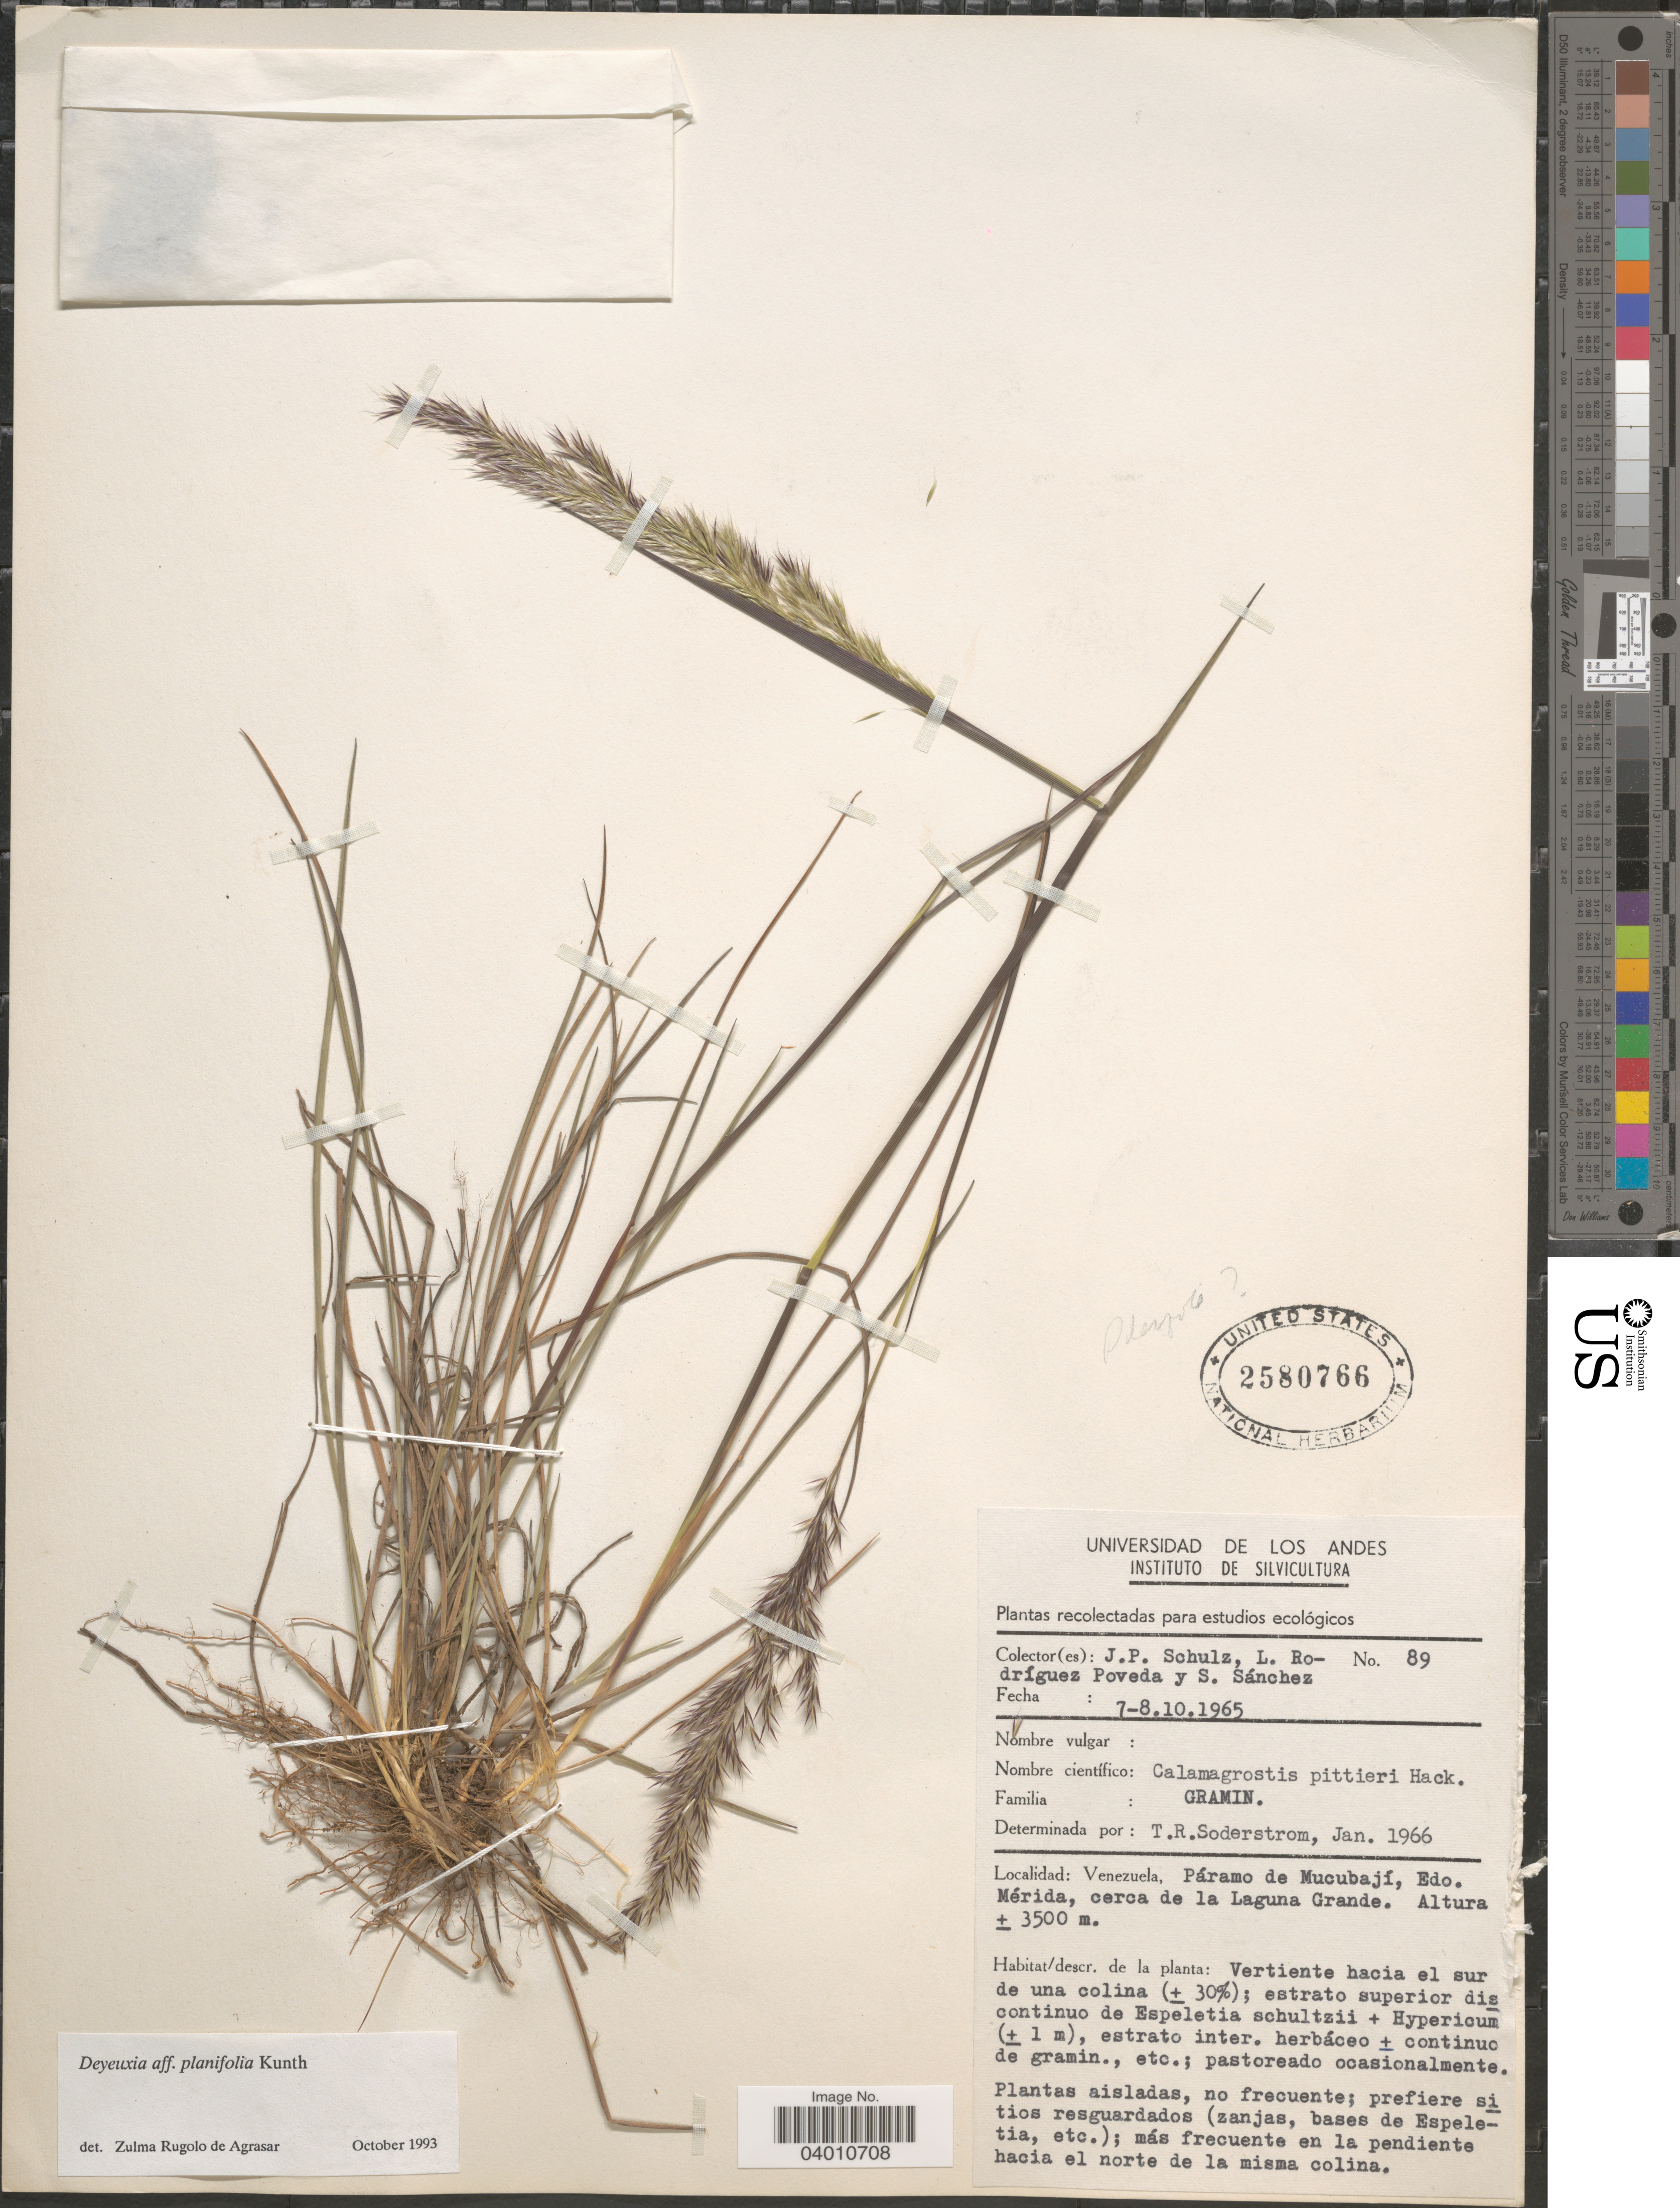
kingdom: Plantae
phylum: Tracheophyta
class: Liliopsida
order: Poales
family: Poaceae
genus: Peyritschia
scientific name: Peyritschia planifolia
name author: (Kunth) P.M. Peterson et al.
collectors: J. P. Schulz, L. Rodríguez P. & S. Sanchez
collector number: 89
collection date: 1965-10-07/1965-10-08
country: Venezuela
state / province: Merida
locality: Páramo de Mucubají, cerca de la Laguna Grande.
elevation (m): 3500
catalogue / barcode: US 2580766